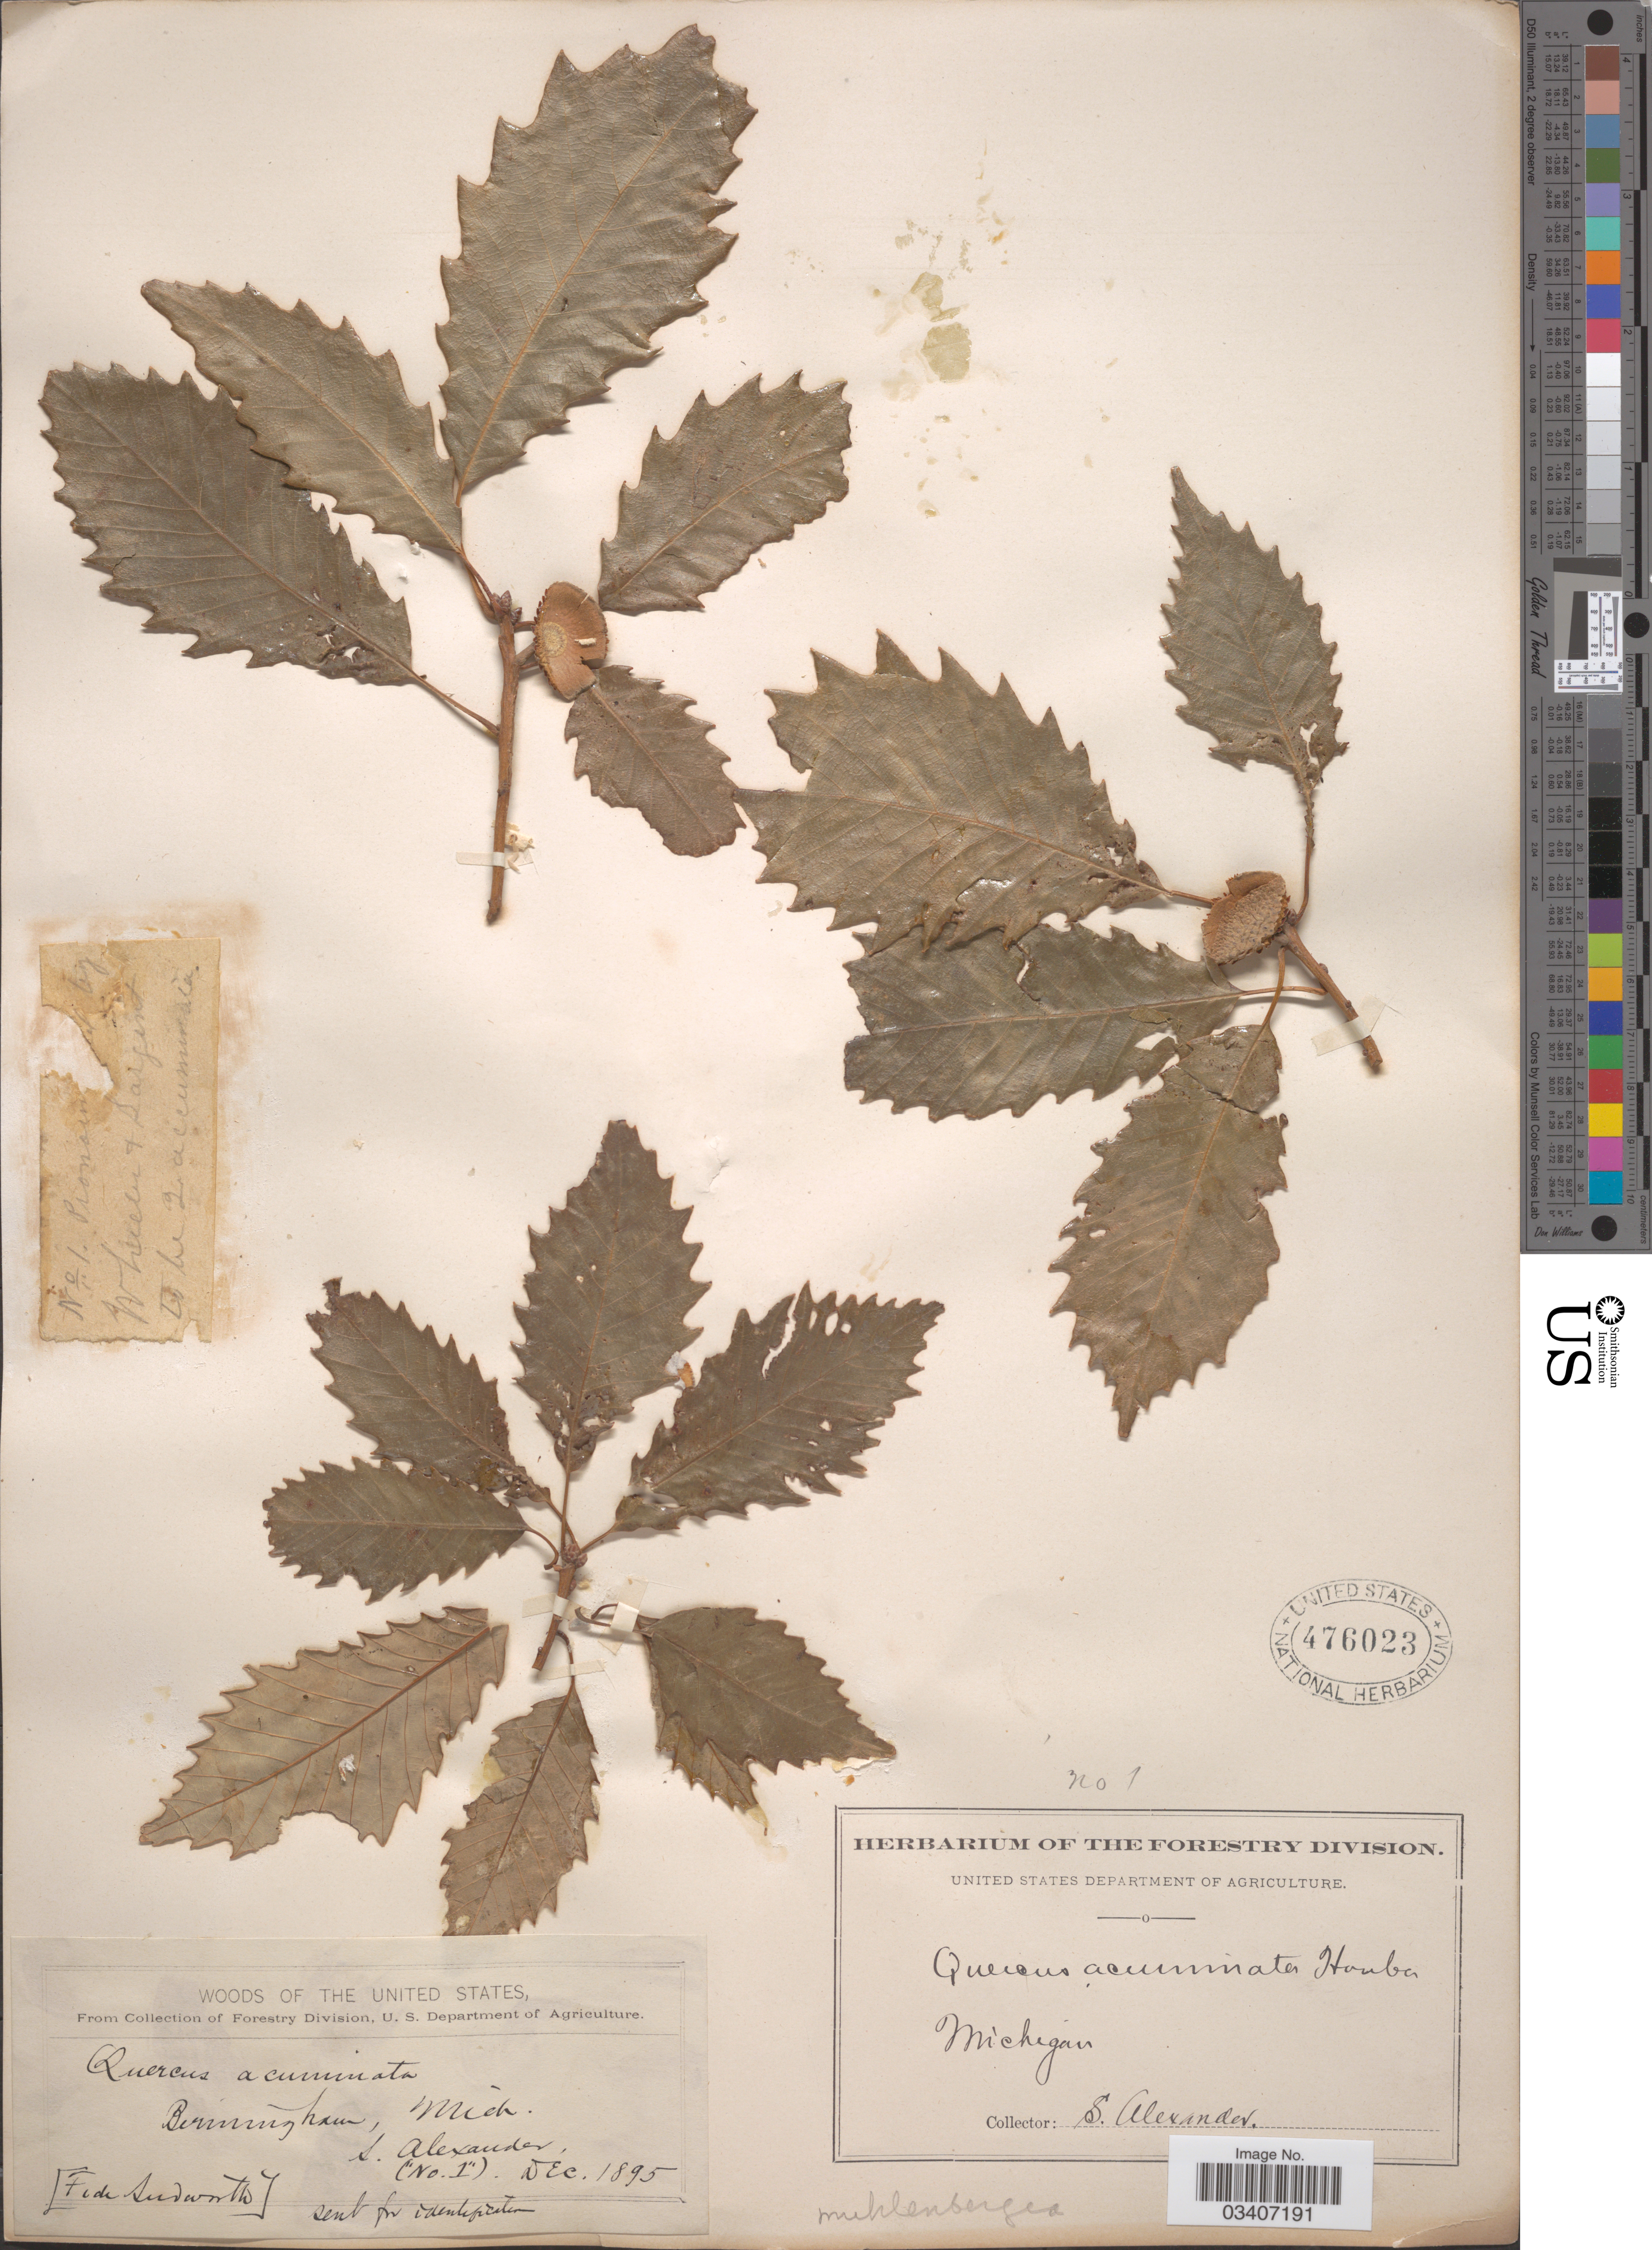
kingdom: Plantae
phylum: Tracheophyta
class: Magnoliopsida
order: Fagales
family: Fagaceae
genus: Quercus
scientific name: Quercus muehlenbergii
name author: Engelm.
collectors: S. Alexander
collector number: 1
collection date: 1895-12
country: United States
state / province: Michigan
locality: Birmingham.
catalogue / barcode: US 476023